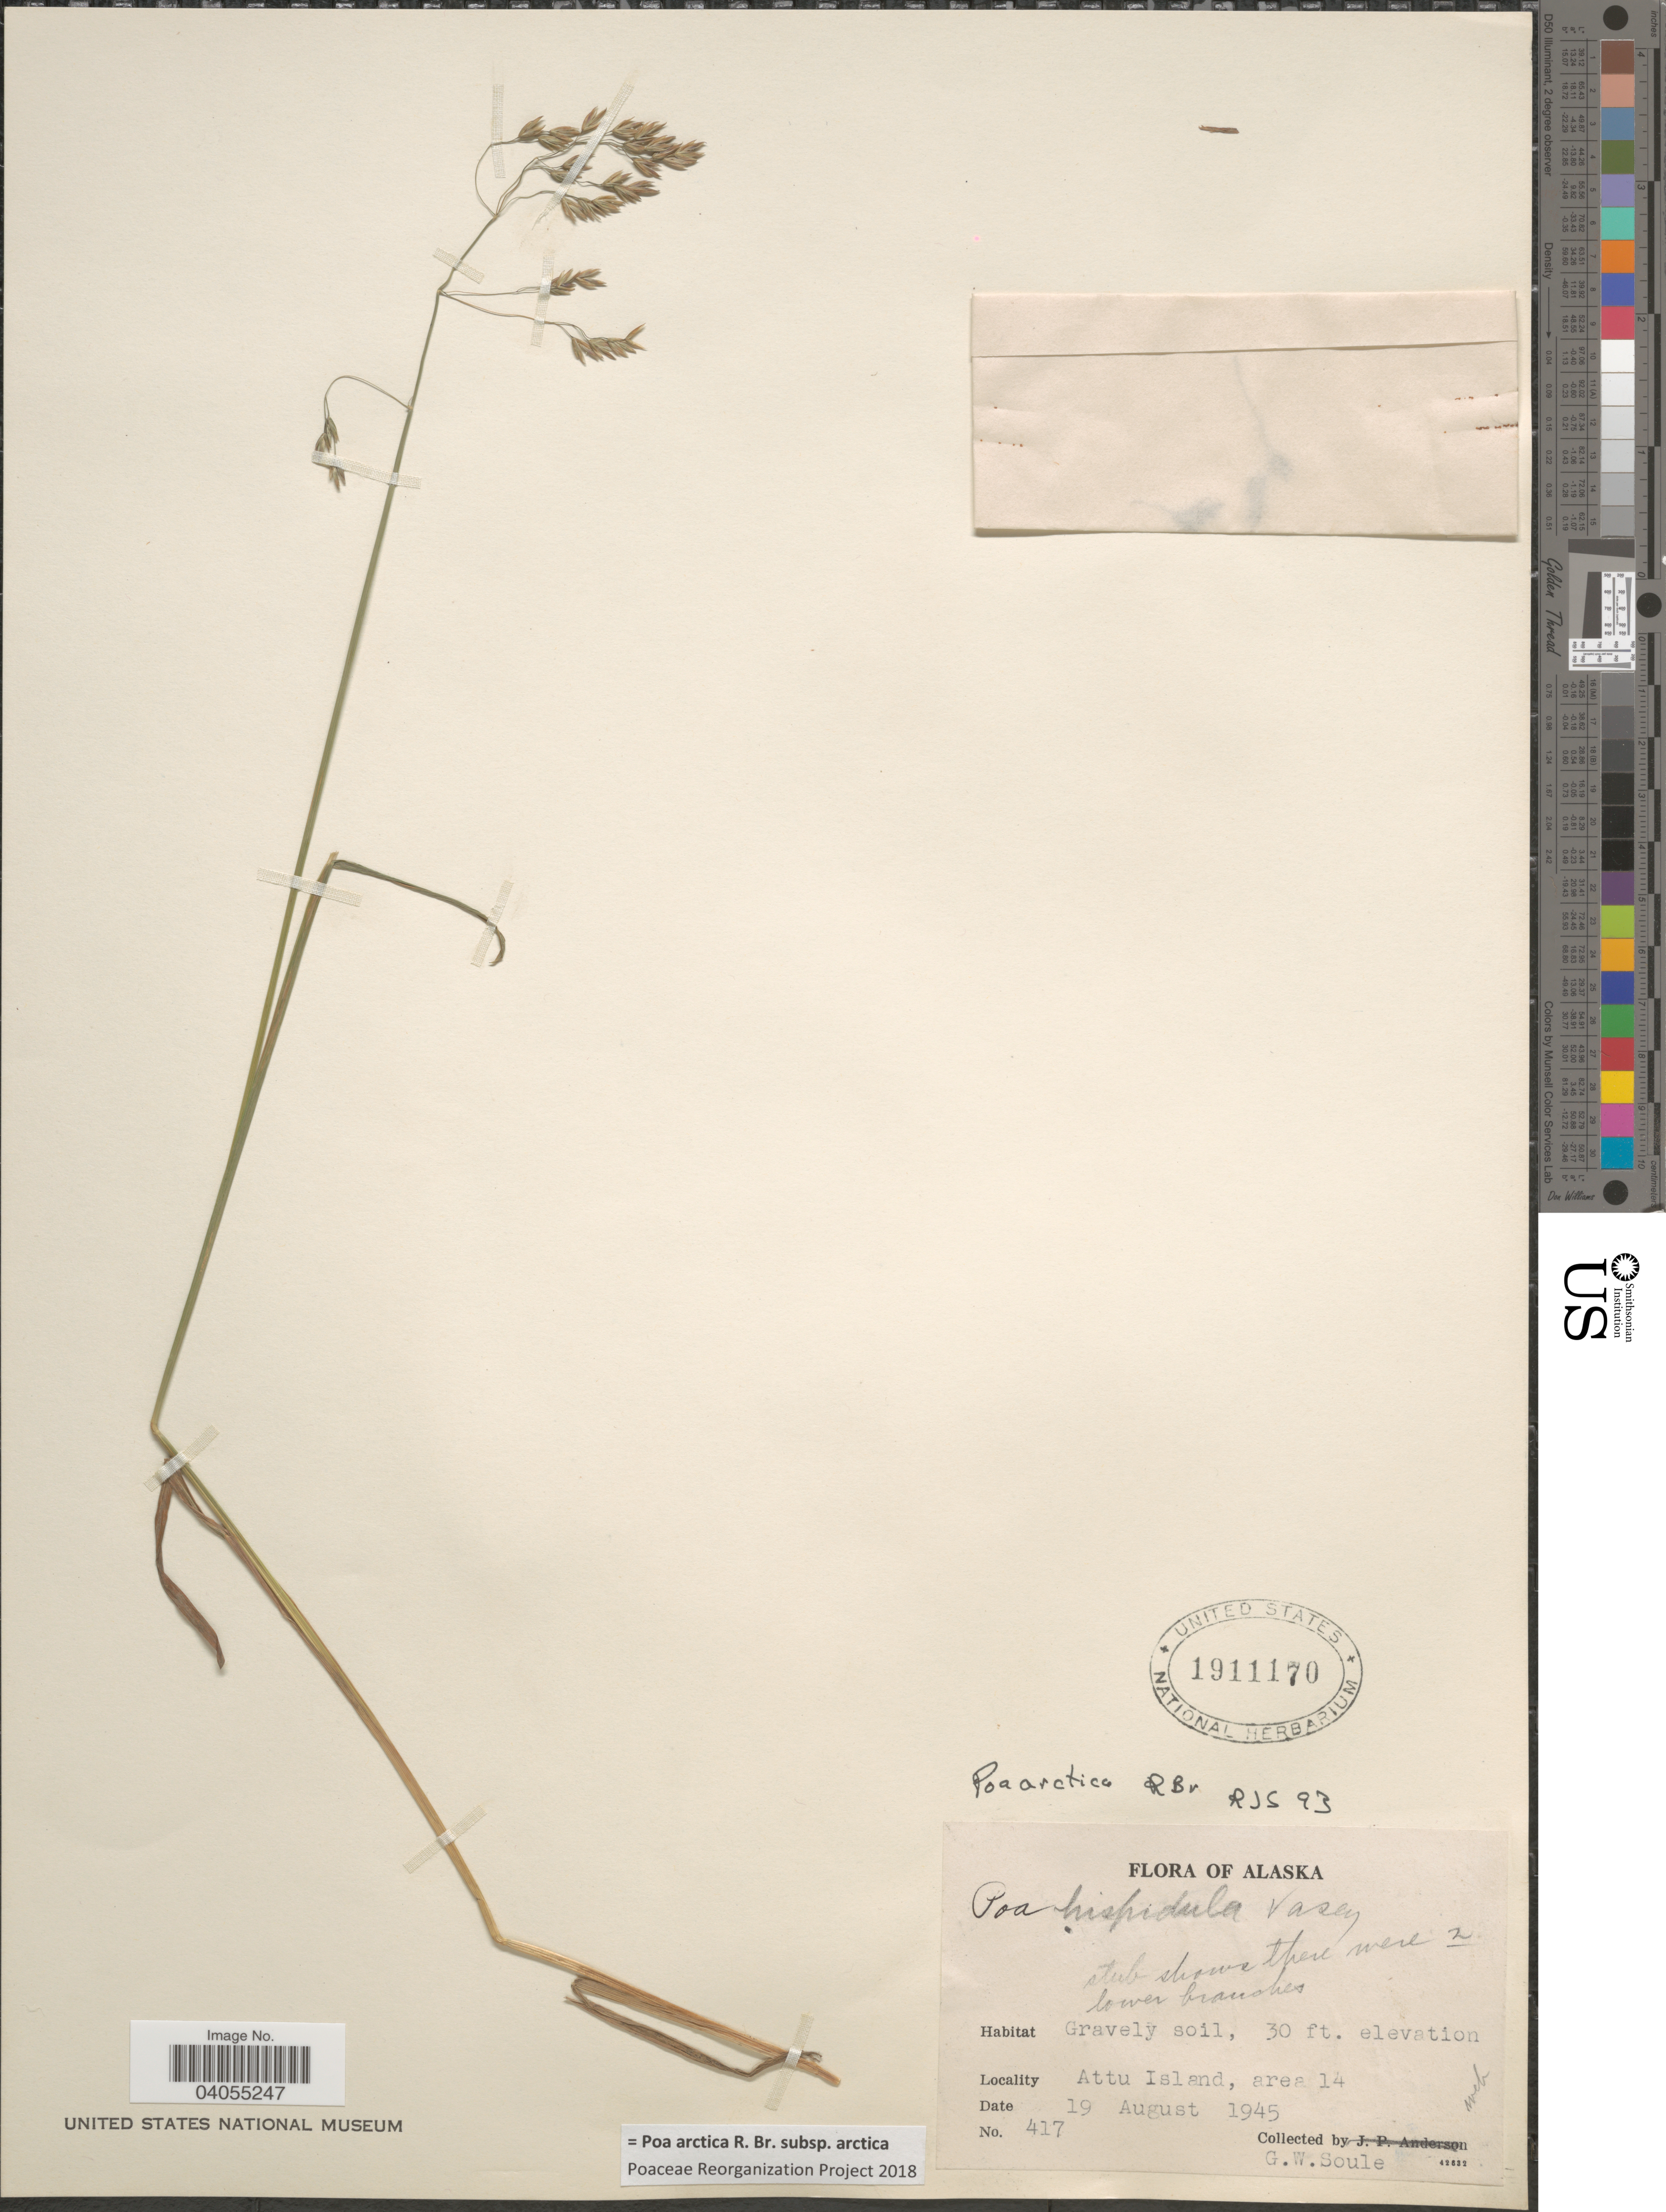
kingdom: Plantae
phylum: Tracheophyta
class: Liliopsida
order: Poales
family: Poaceae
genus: Poa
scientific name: Poa arctica subsp. arctica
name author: R. Br.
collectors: G. Soule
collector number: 417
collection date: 1945-08-19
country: United States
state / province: Alaska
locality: Attu Island, area 14.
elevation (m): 9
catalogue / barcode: US 1911170